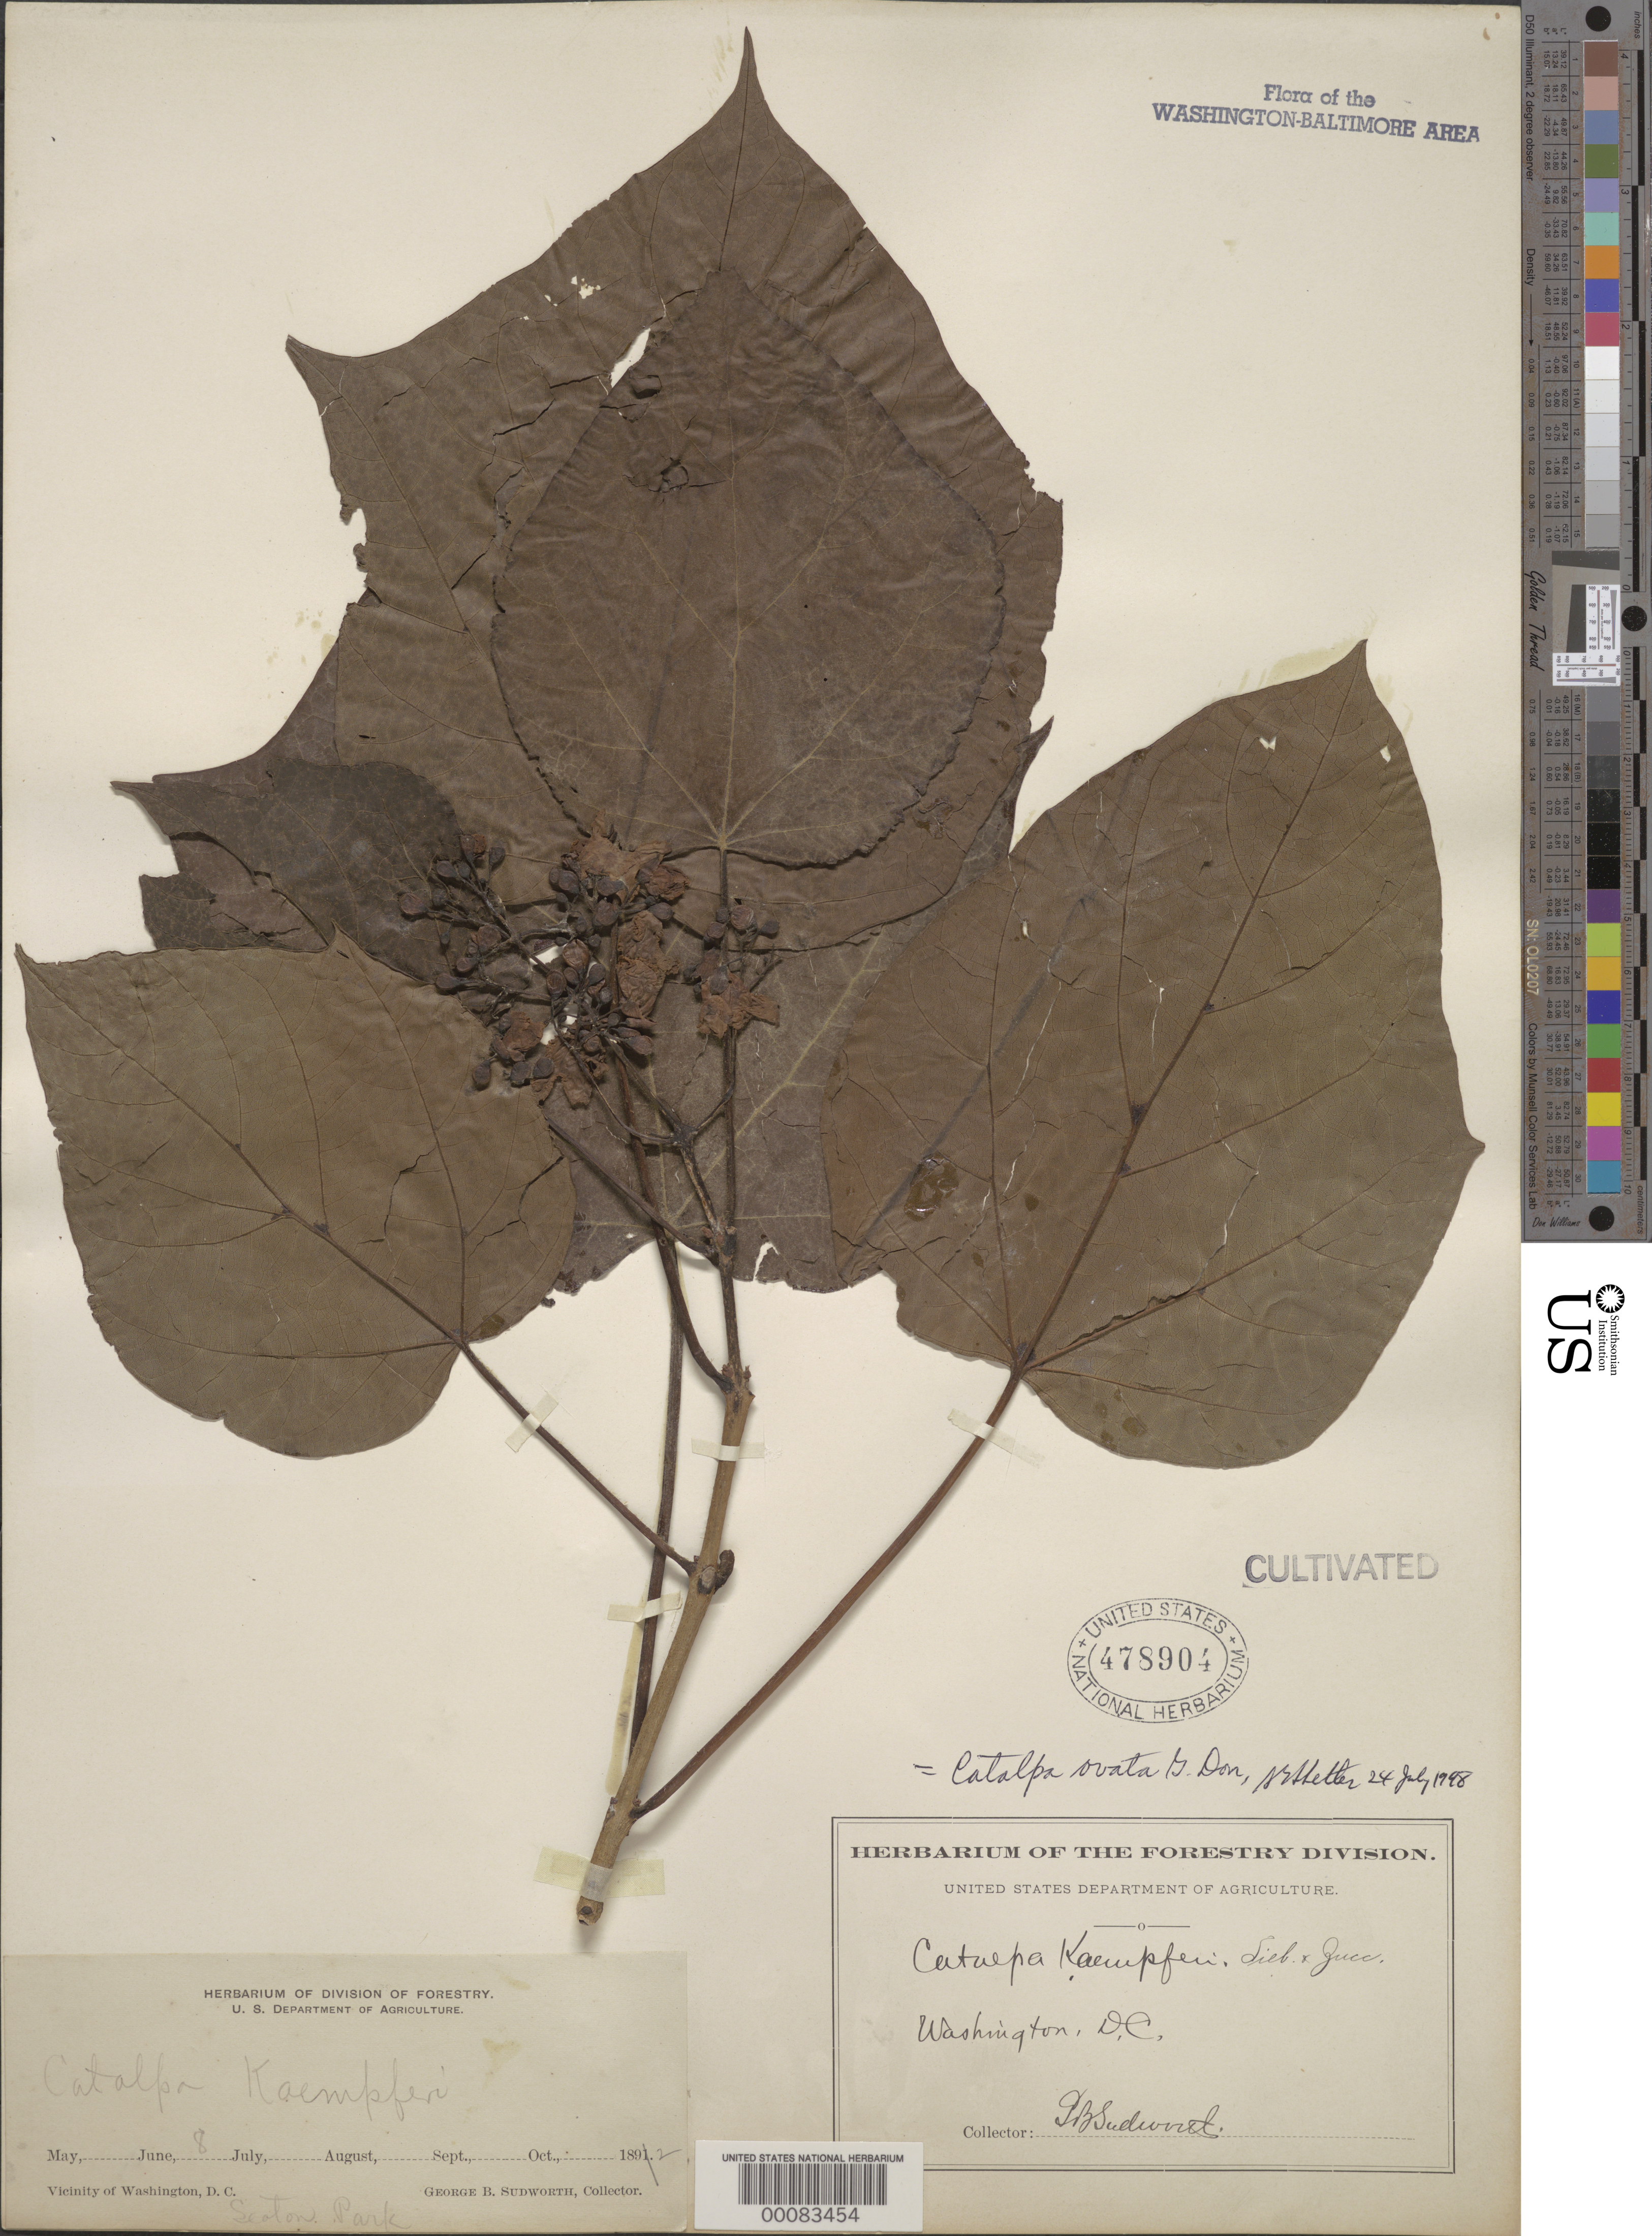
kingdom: Plantae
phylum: Tracheophyta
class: Magnoliopsida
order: Lamiales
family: Bignoniaceae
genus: Catalpa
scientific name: Catalpa ovata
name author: G. Don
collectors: G. B. Sudworth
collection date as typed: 08 Jun 1892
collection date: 1892-06-08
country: United States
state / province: District of Columbia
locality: Seaton Park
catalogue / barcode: US 478904